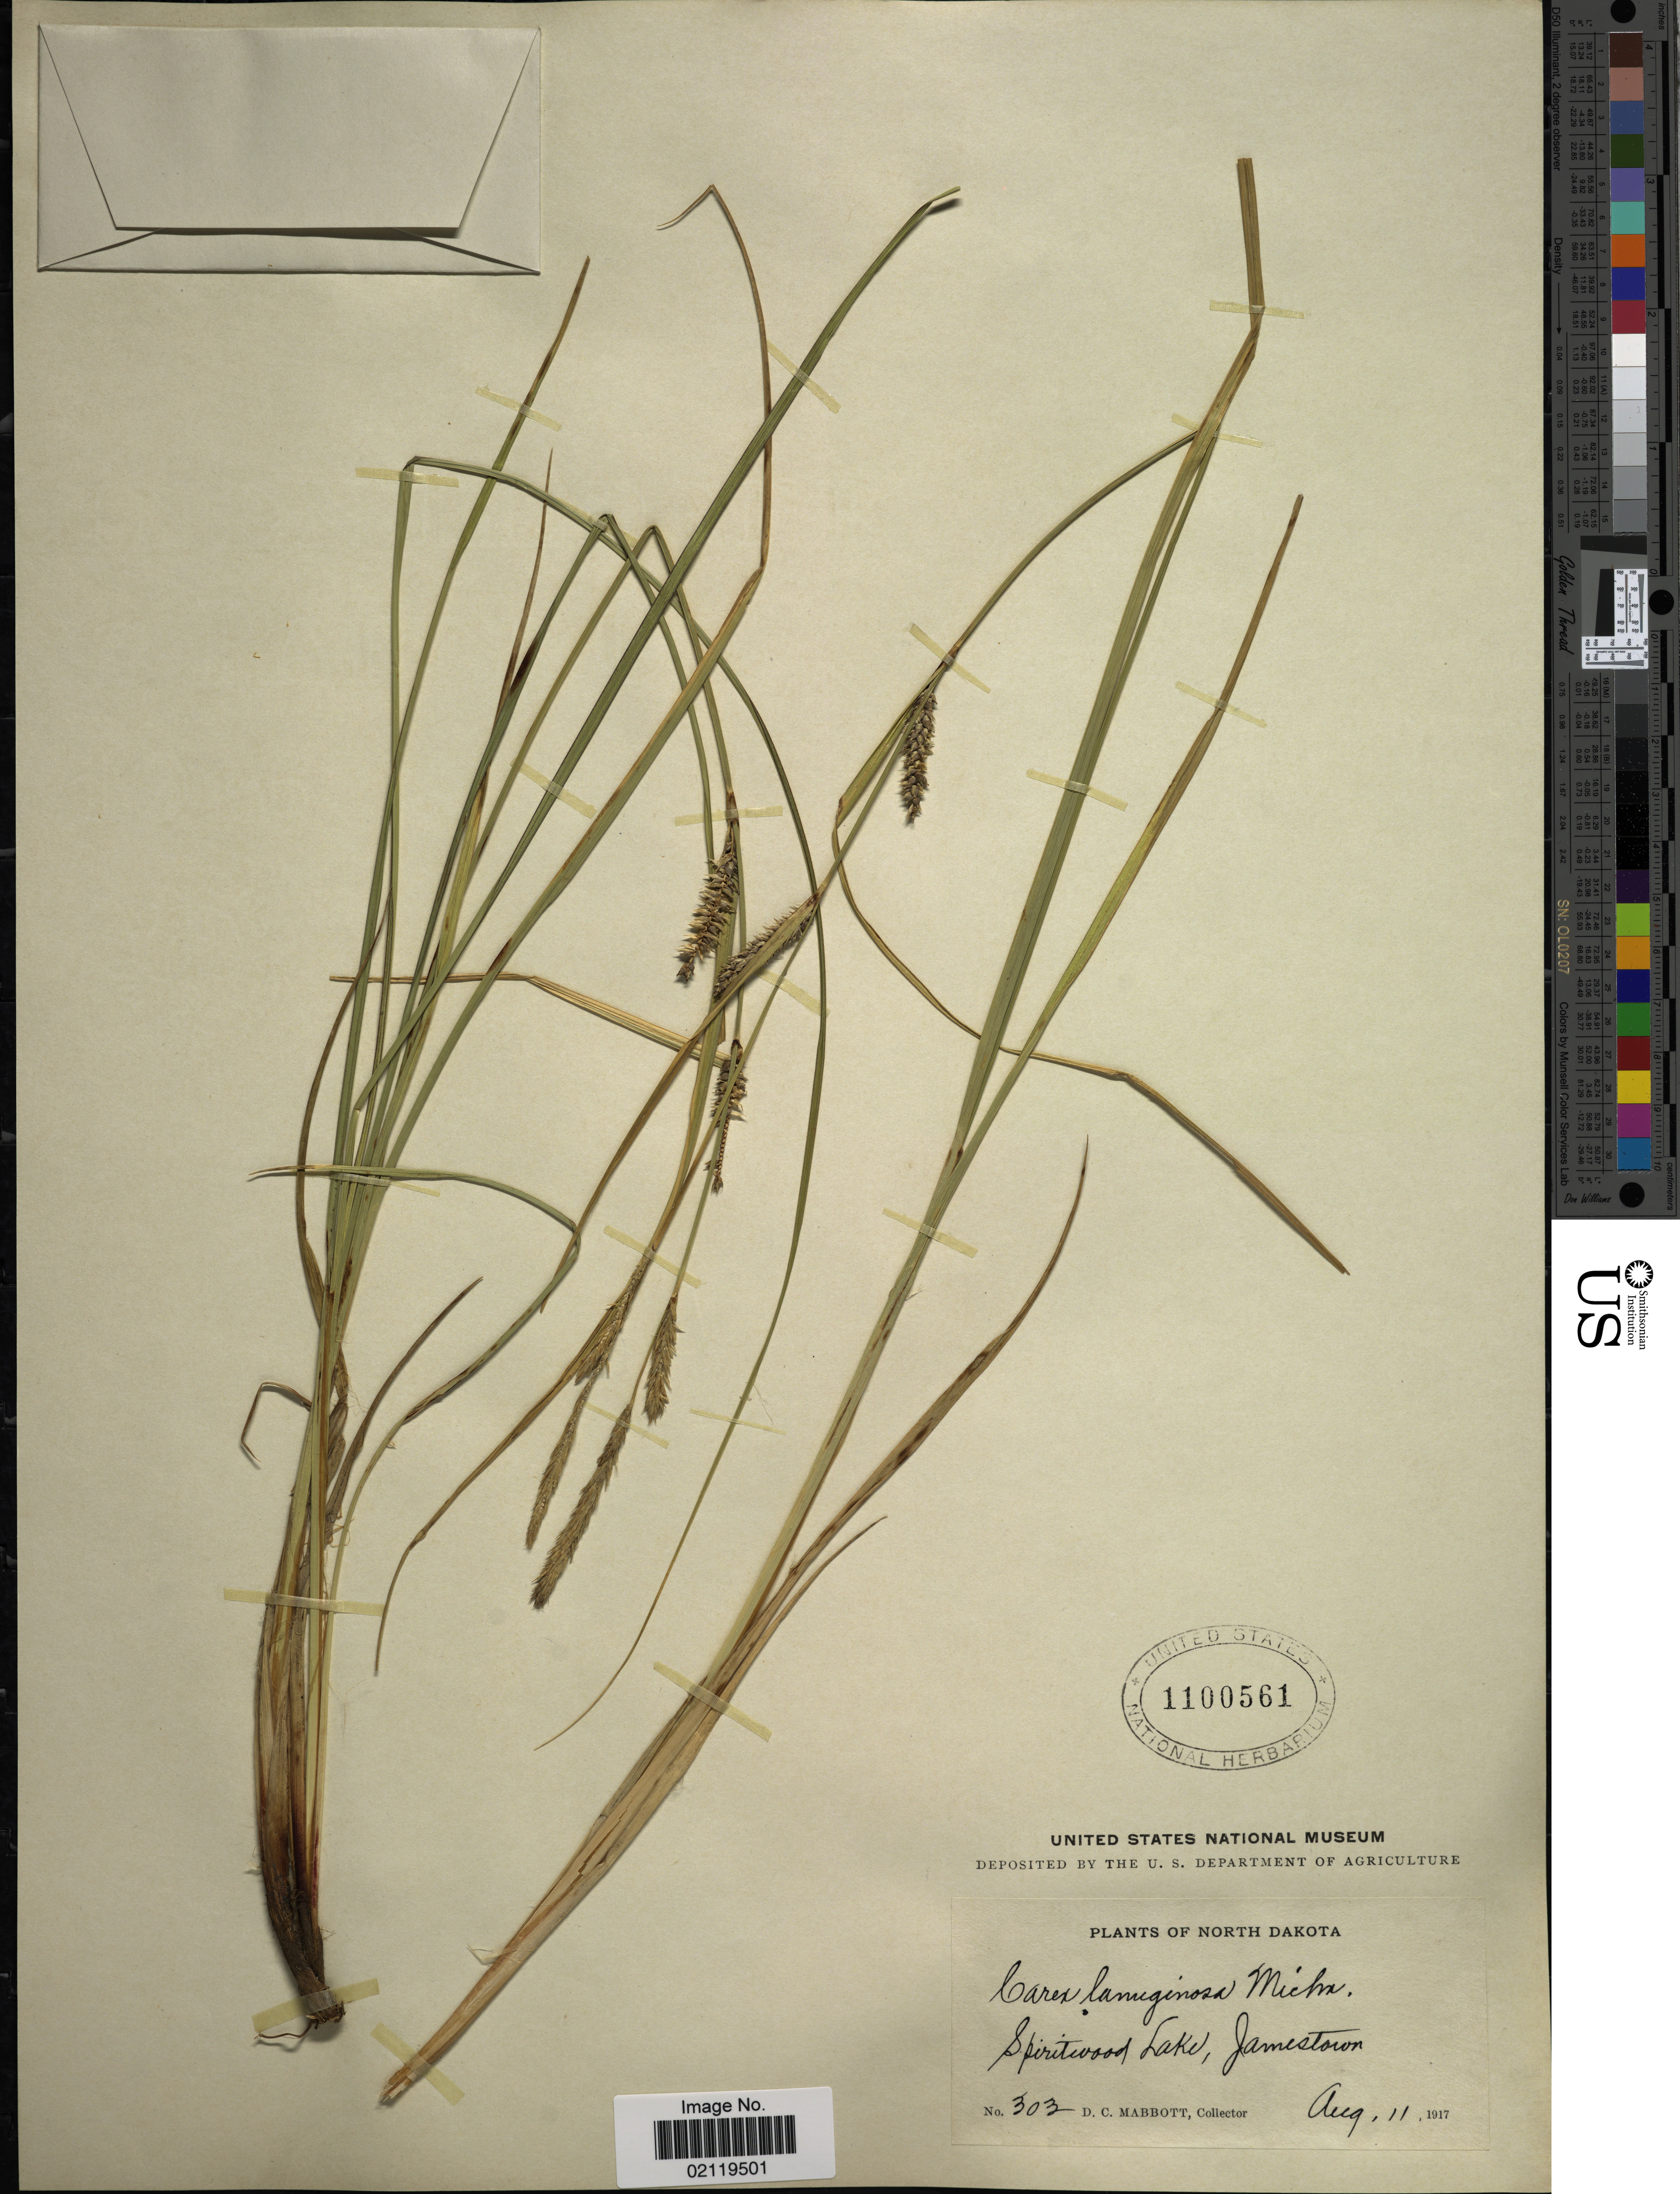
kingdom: Plantae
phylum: Tracheophyta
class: Liliopsida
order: Poales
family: Cyperaceae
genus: Carex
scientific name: Carex pellita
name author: Muhl. ex Willd.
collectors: D. Mabbott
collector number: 303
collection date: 1917-08-11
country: United States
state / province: North Dakota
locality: Spiritwood Lake, Jamestown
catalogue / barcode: US 1100561